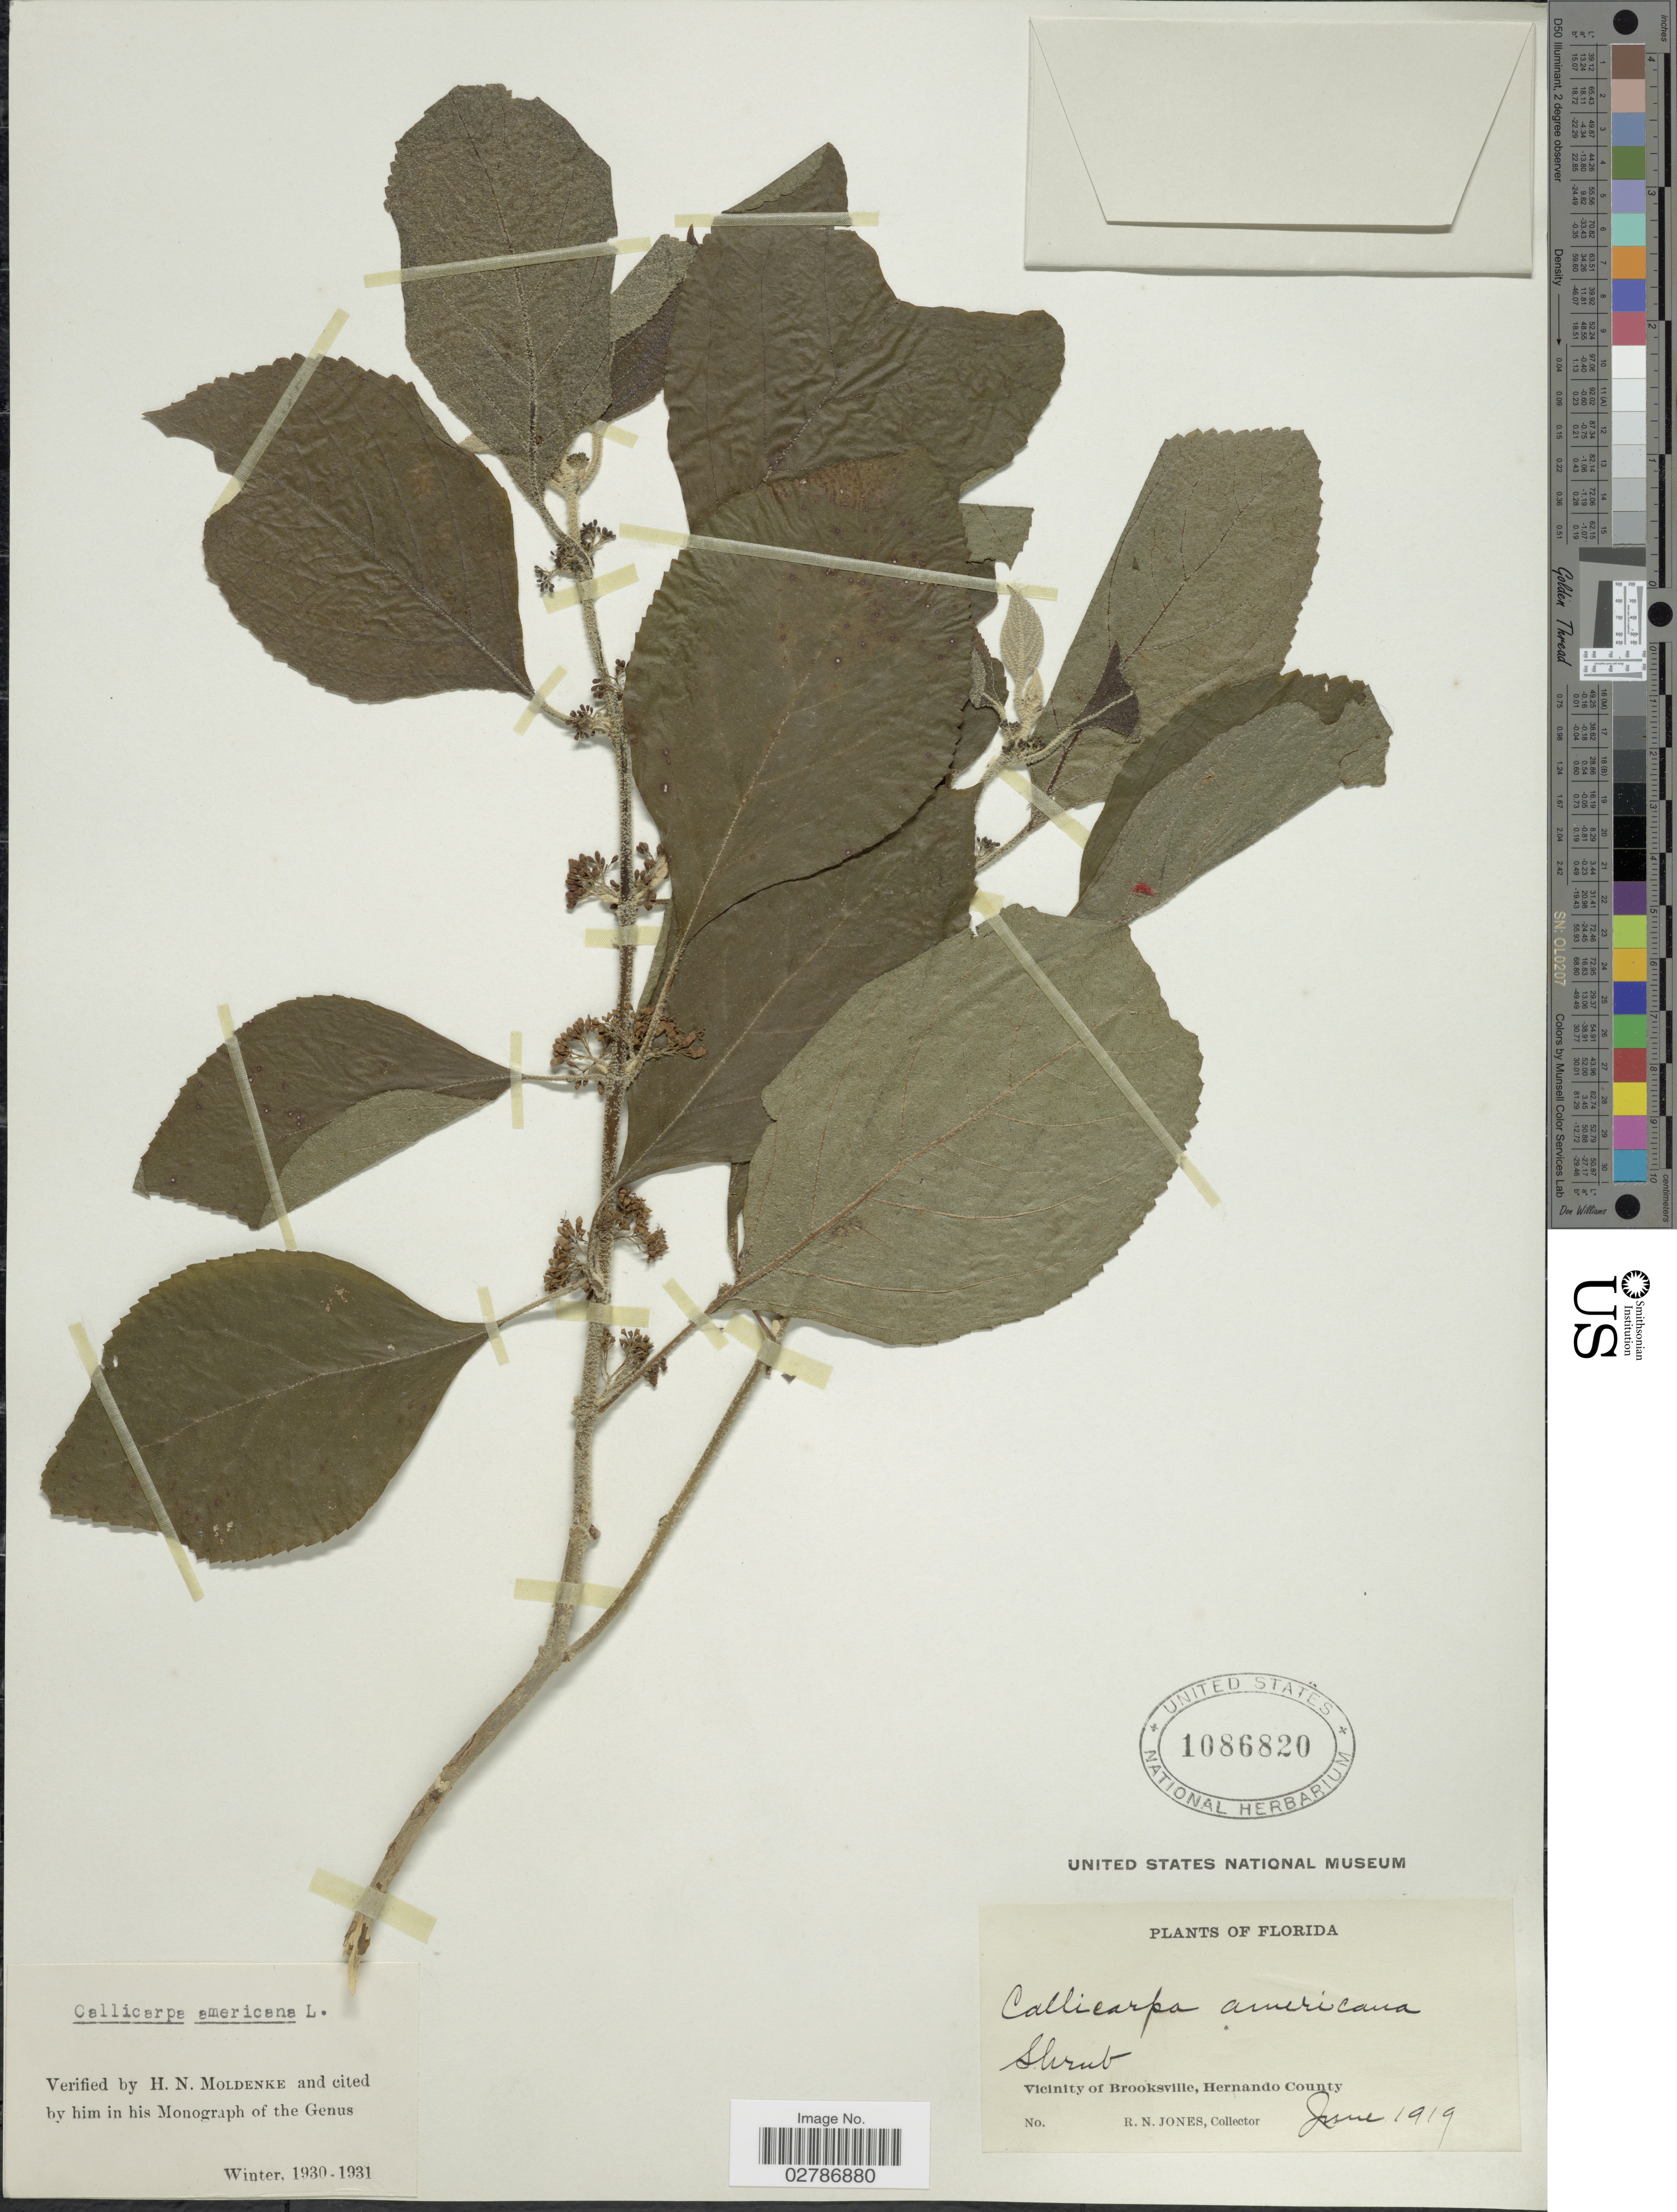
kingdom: Plantae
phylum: Tracheophyta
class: Magnoliopsida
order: Lamiales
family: Lamiaceae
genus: Callicarpa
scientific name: Callicarpa americana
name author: L.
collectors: R. N. Jones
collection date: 1919-06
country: United States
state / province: Florida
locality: Vicinity of Brooksville, Hernando County.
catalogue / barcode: US 1086820